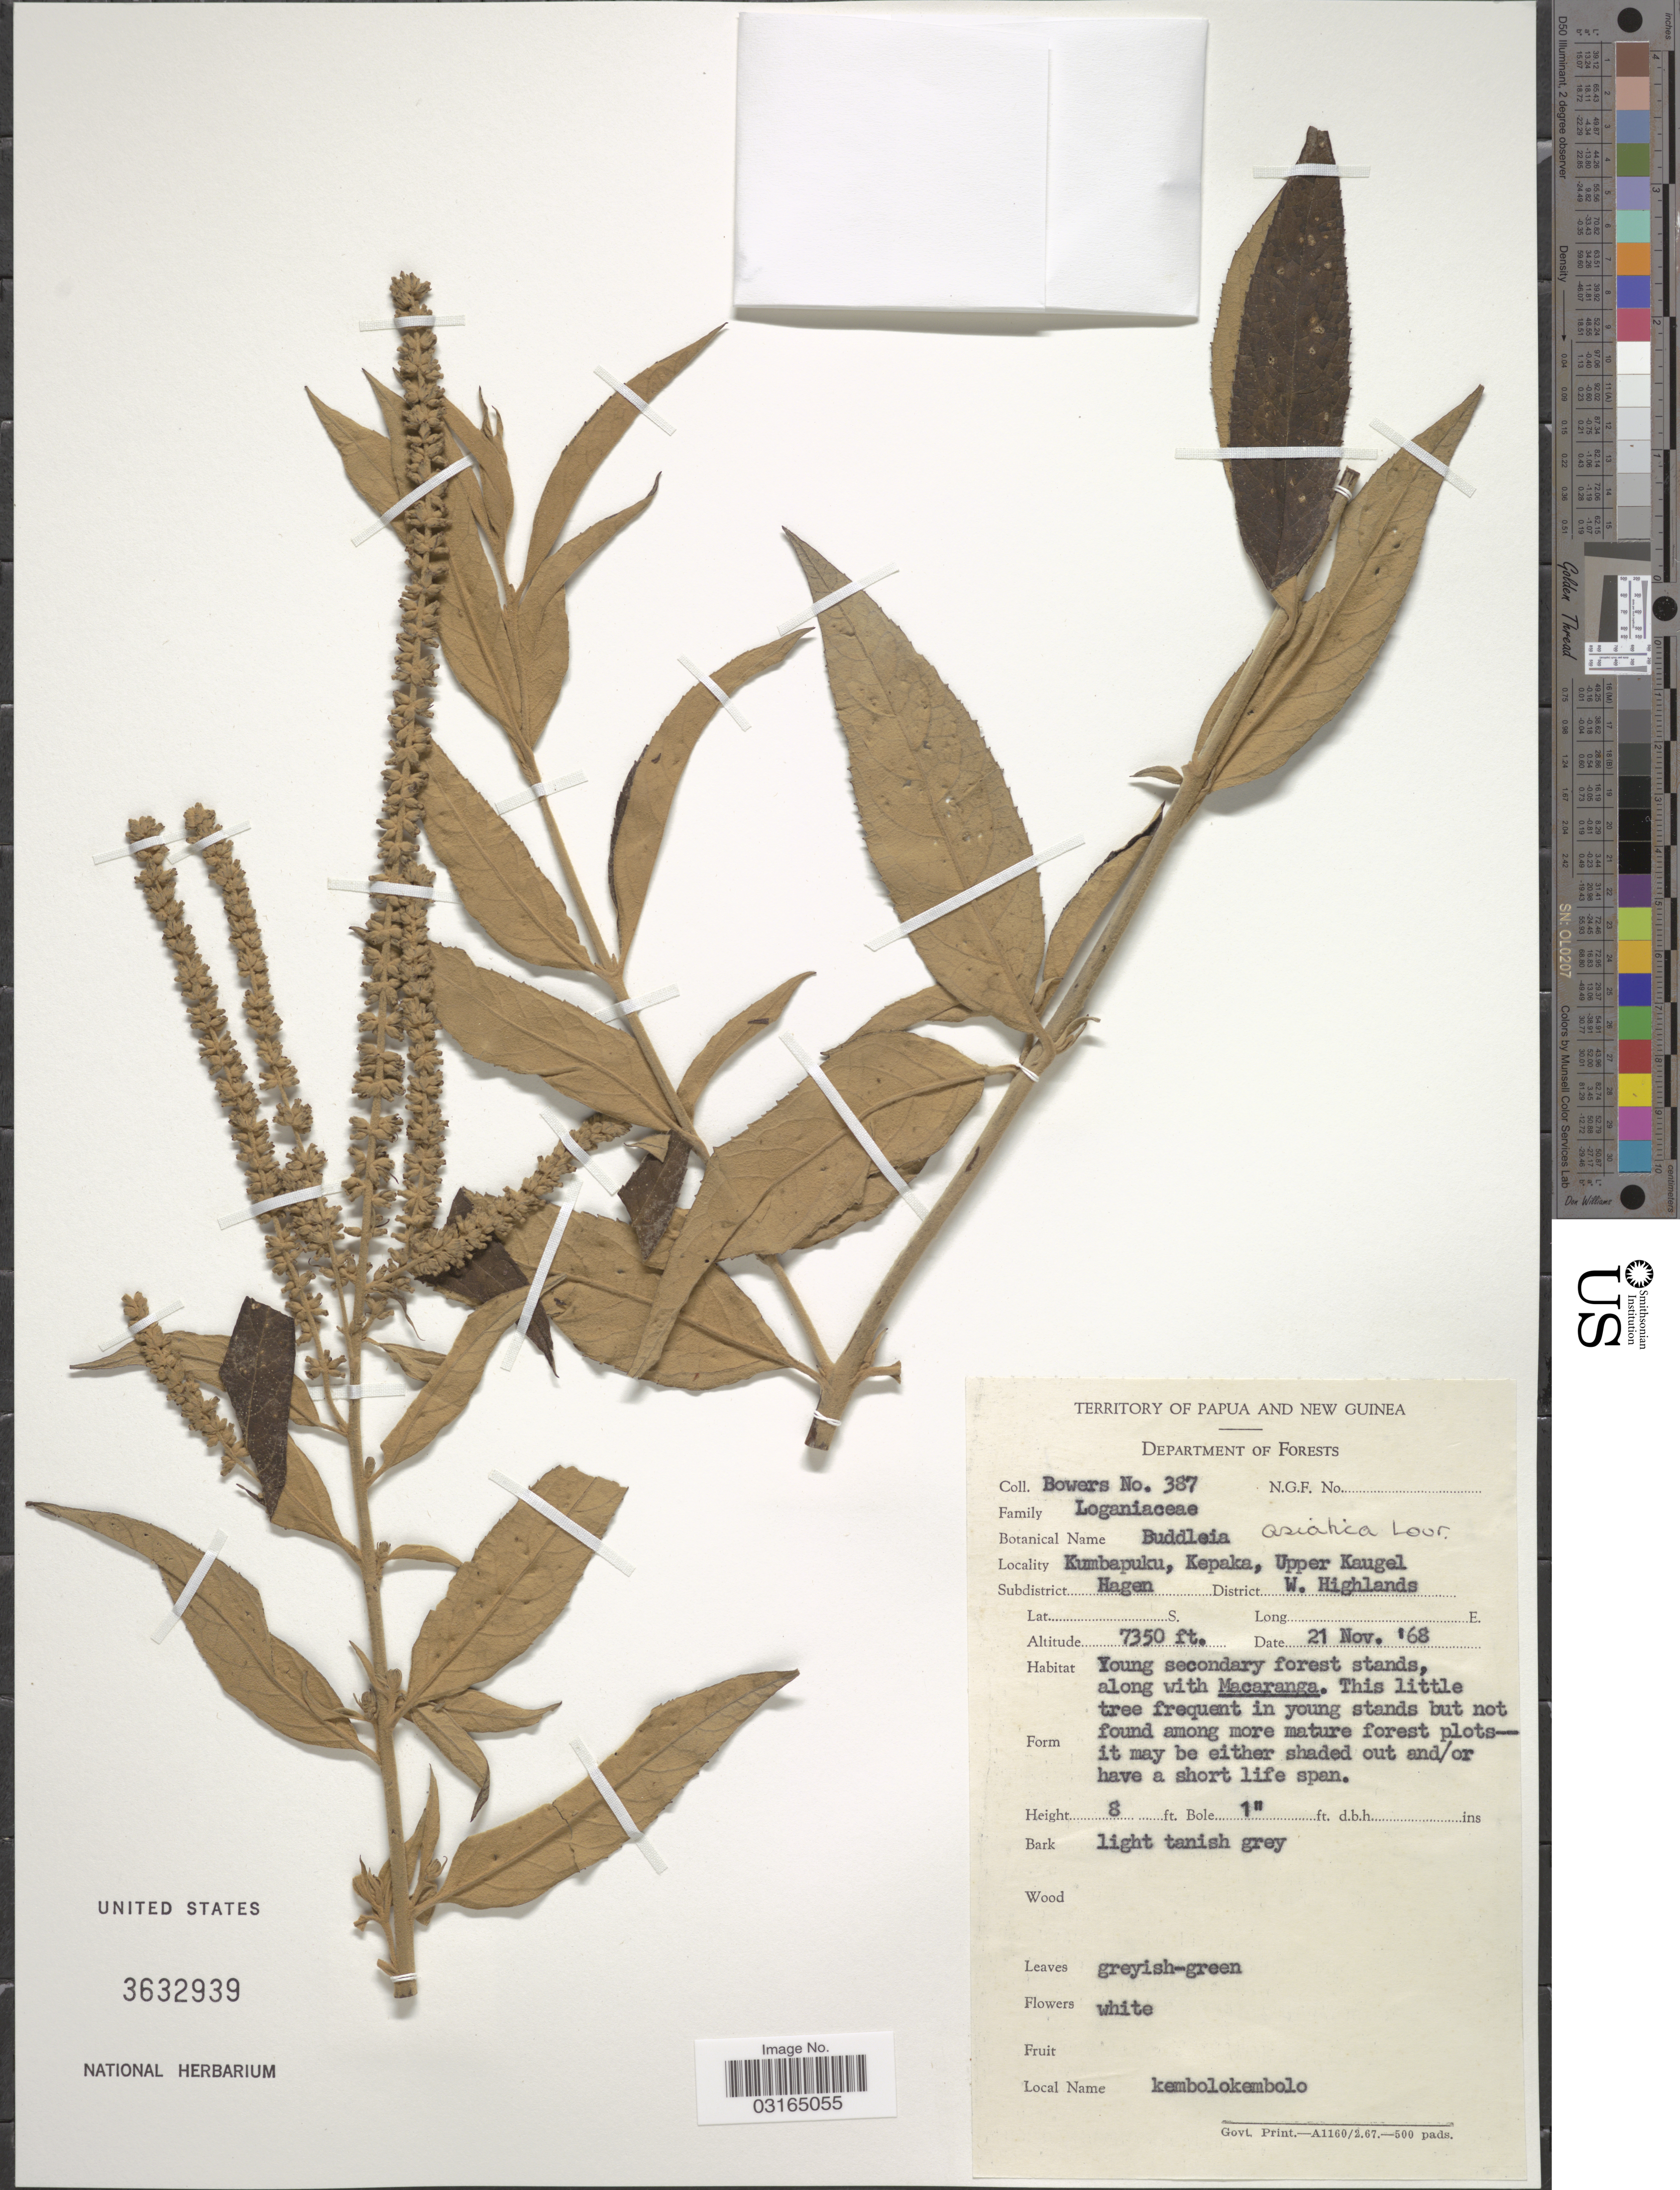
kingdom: Plantae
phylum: Tracheophyta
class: Magnoliopsida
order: Lamiales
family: Scrophulariaceae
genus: Buddleja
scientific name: Buddleja asiatica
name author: Lour.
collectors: -. Bowers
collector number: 387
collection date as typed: Transcribed d/m/y: 21/11/68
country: Papua New Guinea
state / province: Western Highlands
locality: Territory of Papua and New Guinea. Kumbapuku, Kepaka, Upper Kaugel. Subddistrict Hagen. District W. Highlands.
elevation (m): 2240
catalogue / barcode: US 3632939